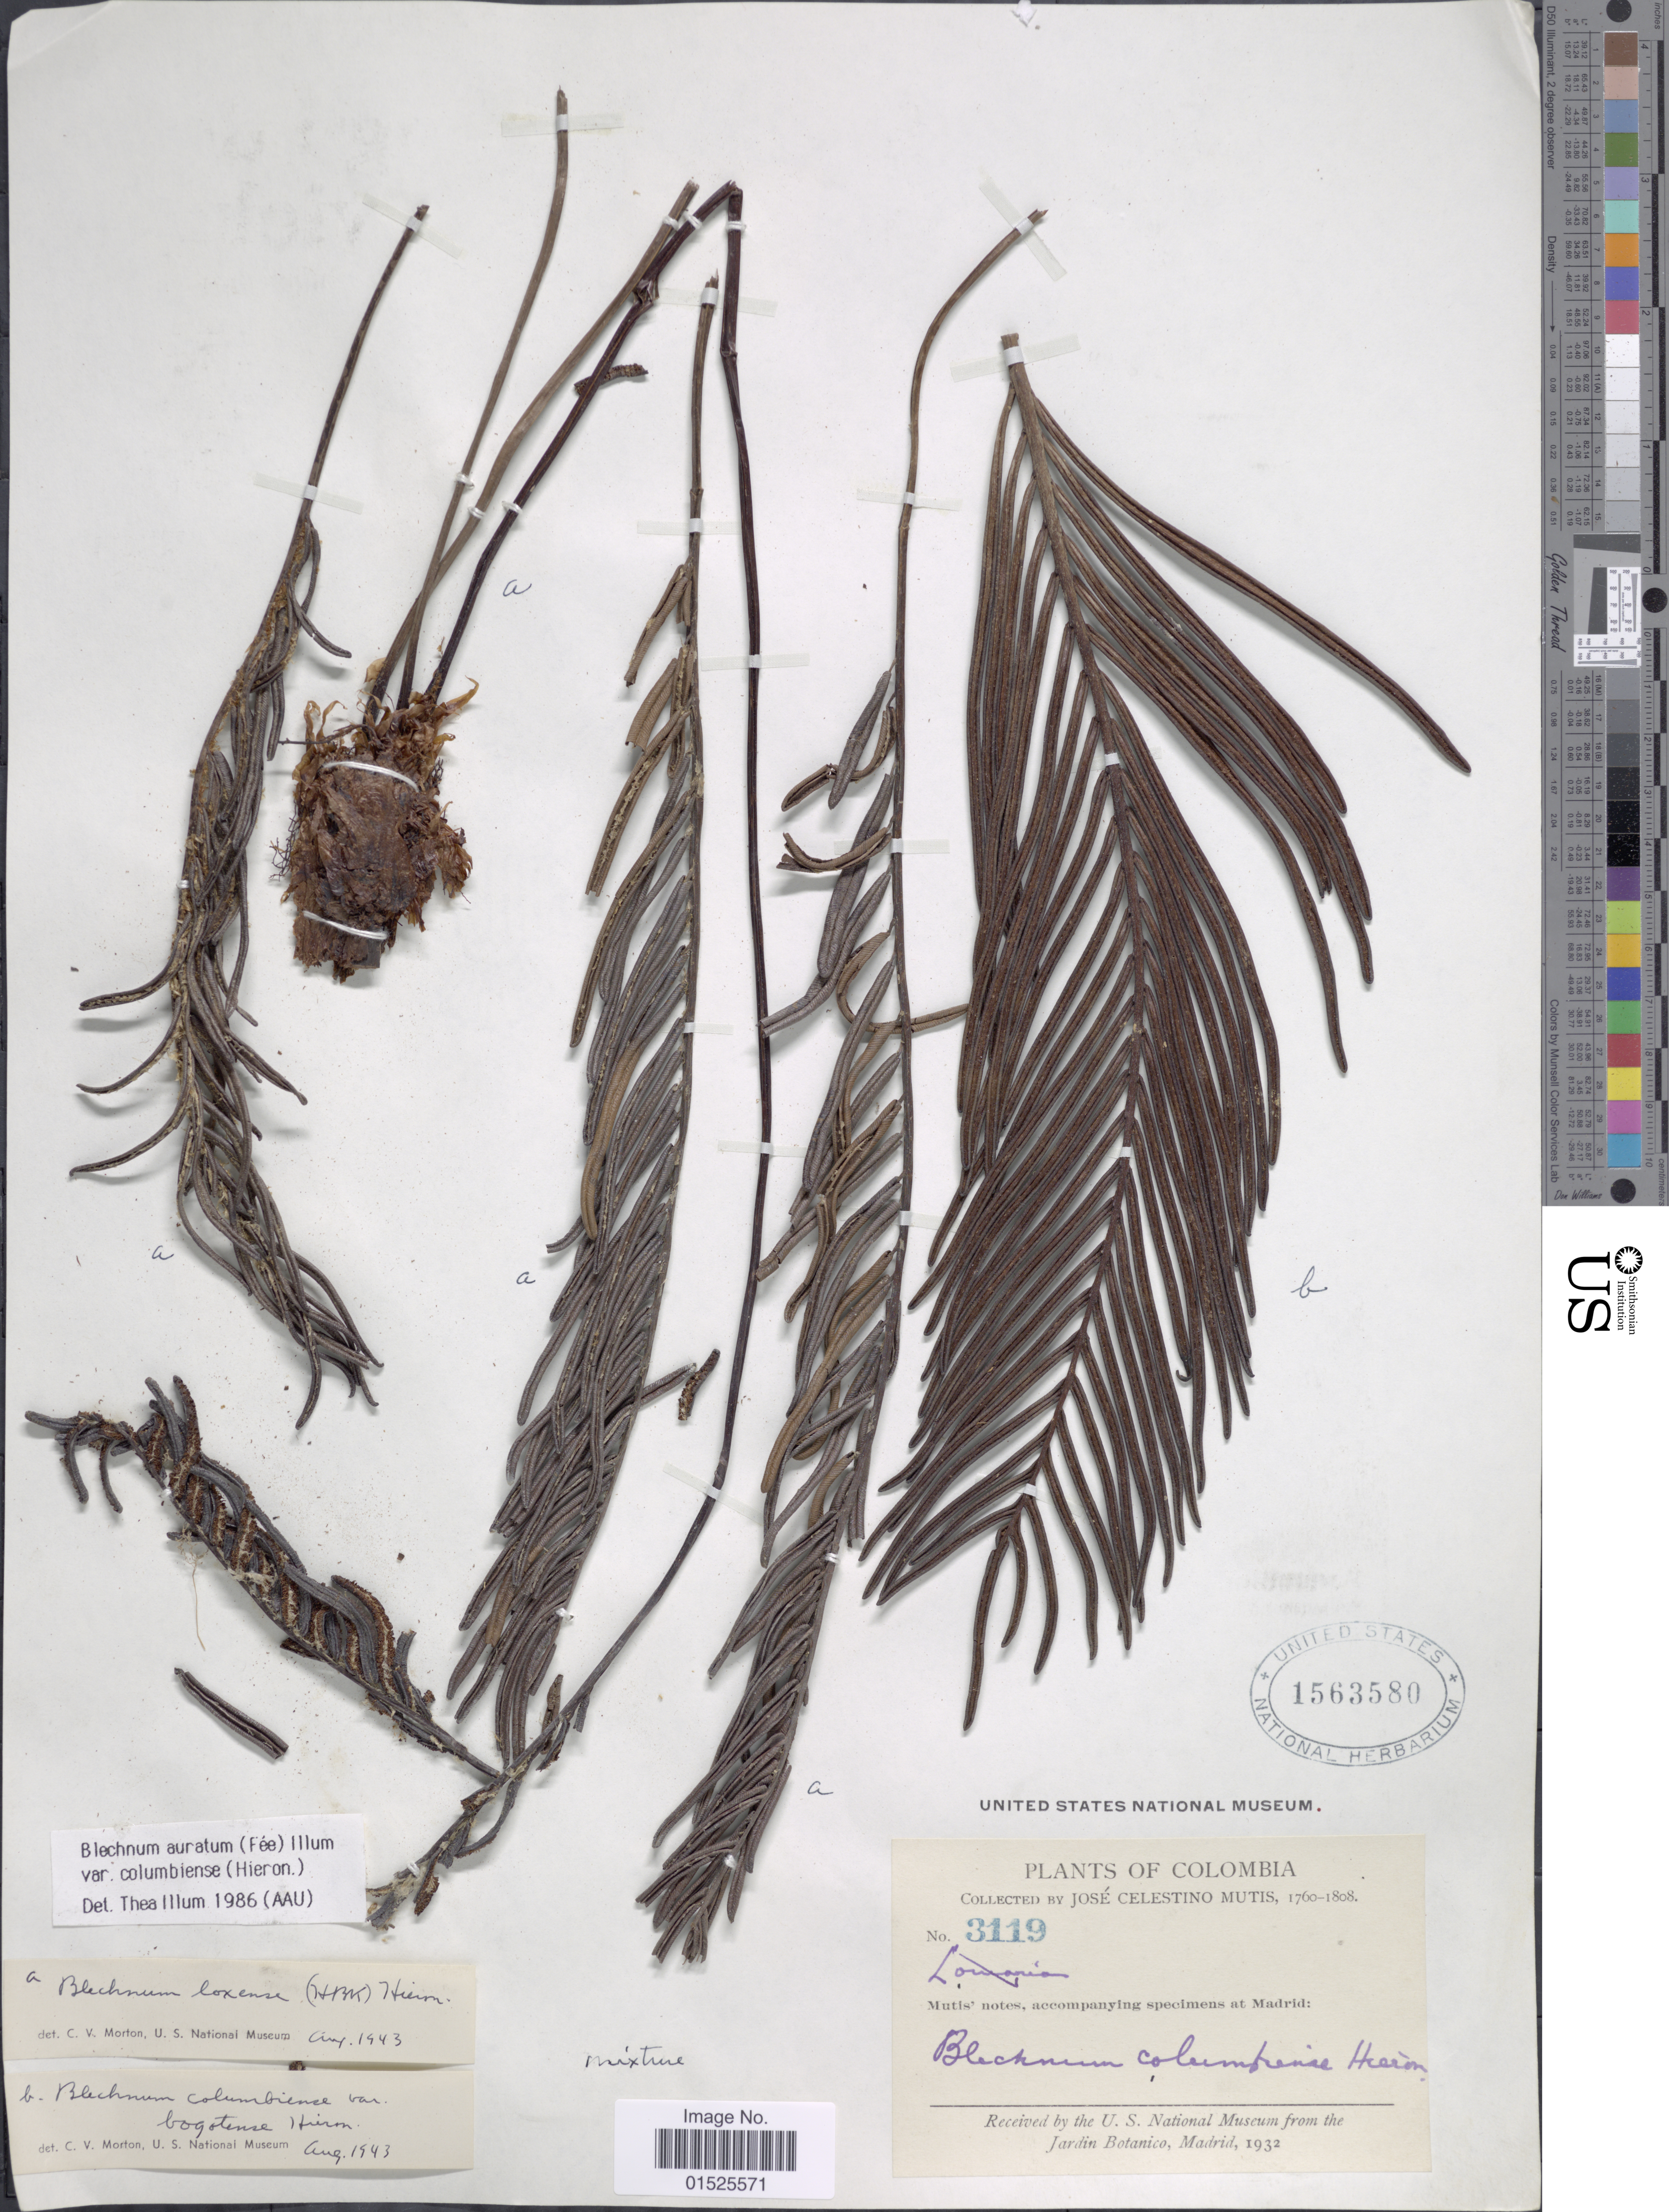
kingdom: Plantae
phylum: Tracheophyta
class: Polypodiopsida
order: Polypodiales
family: Blechnaceae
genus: Blechnum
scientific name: Blechnum columbiense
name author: Hieron.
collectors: J. C. B. Mutis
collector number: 3119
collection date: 1760/1808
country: Colombia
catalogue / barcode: US 1563580